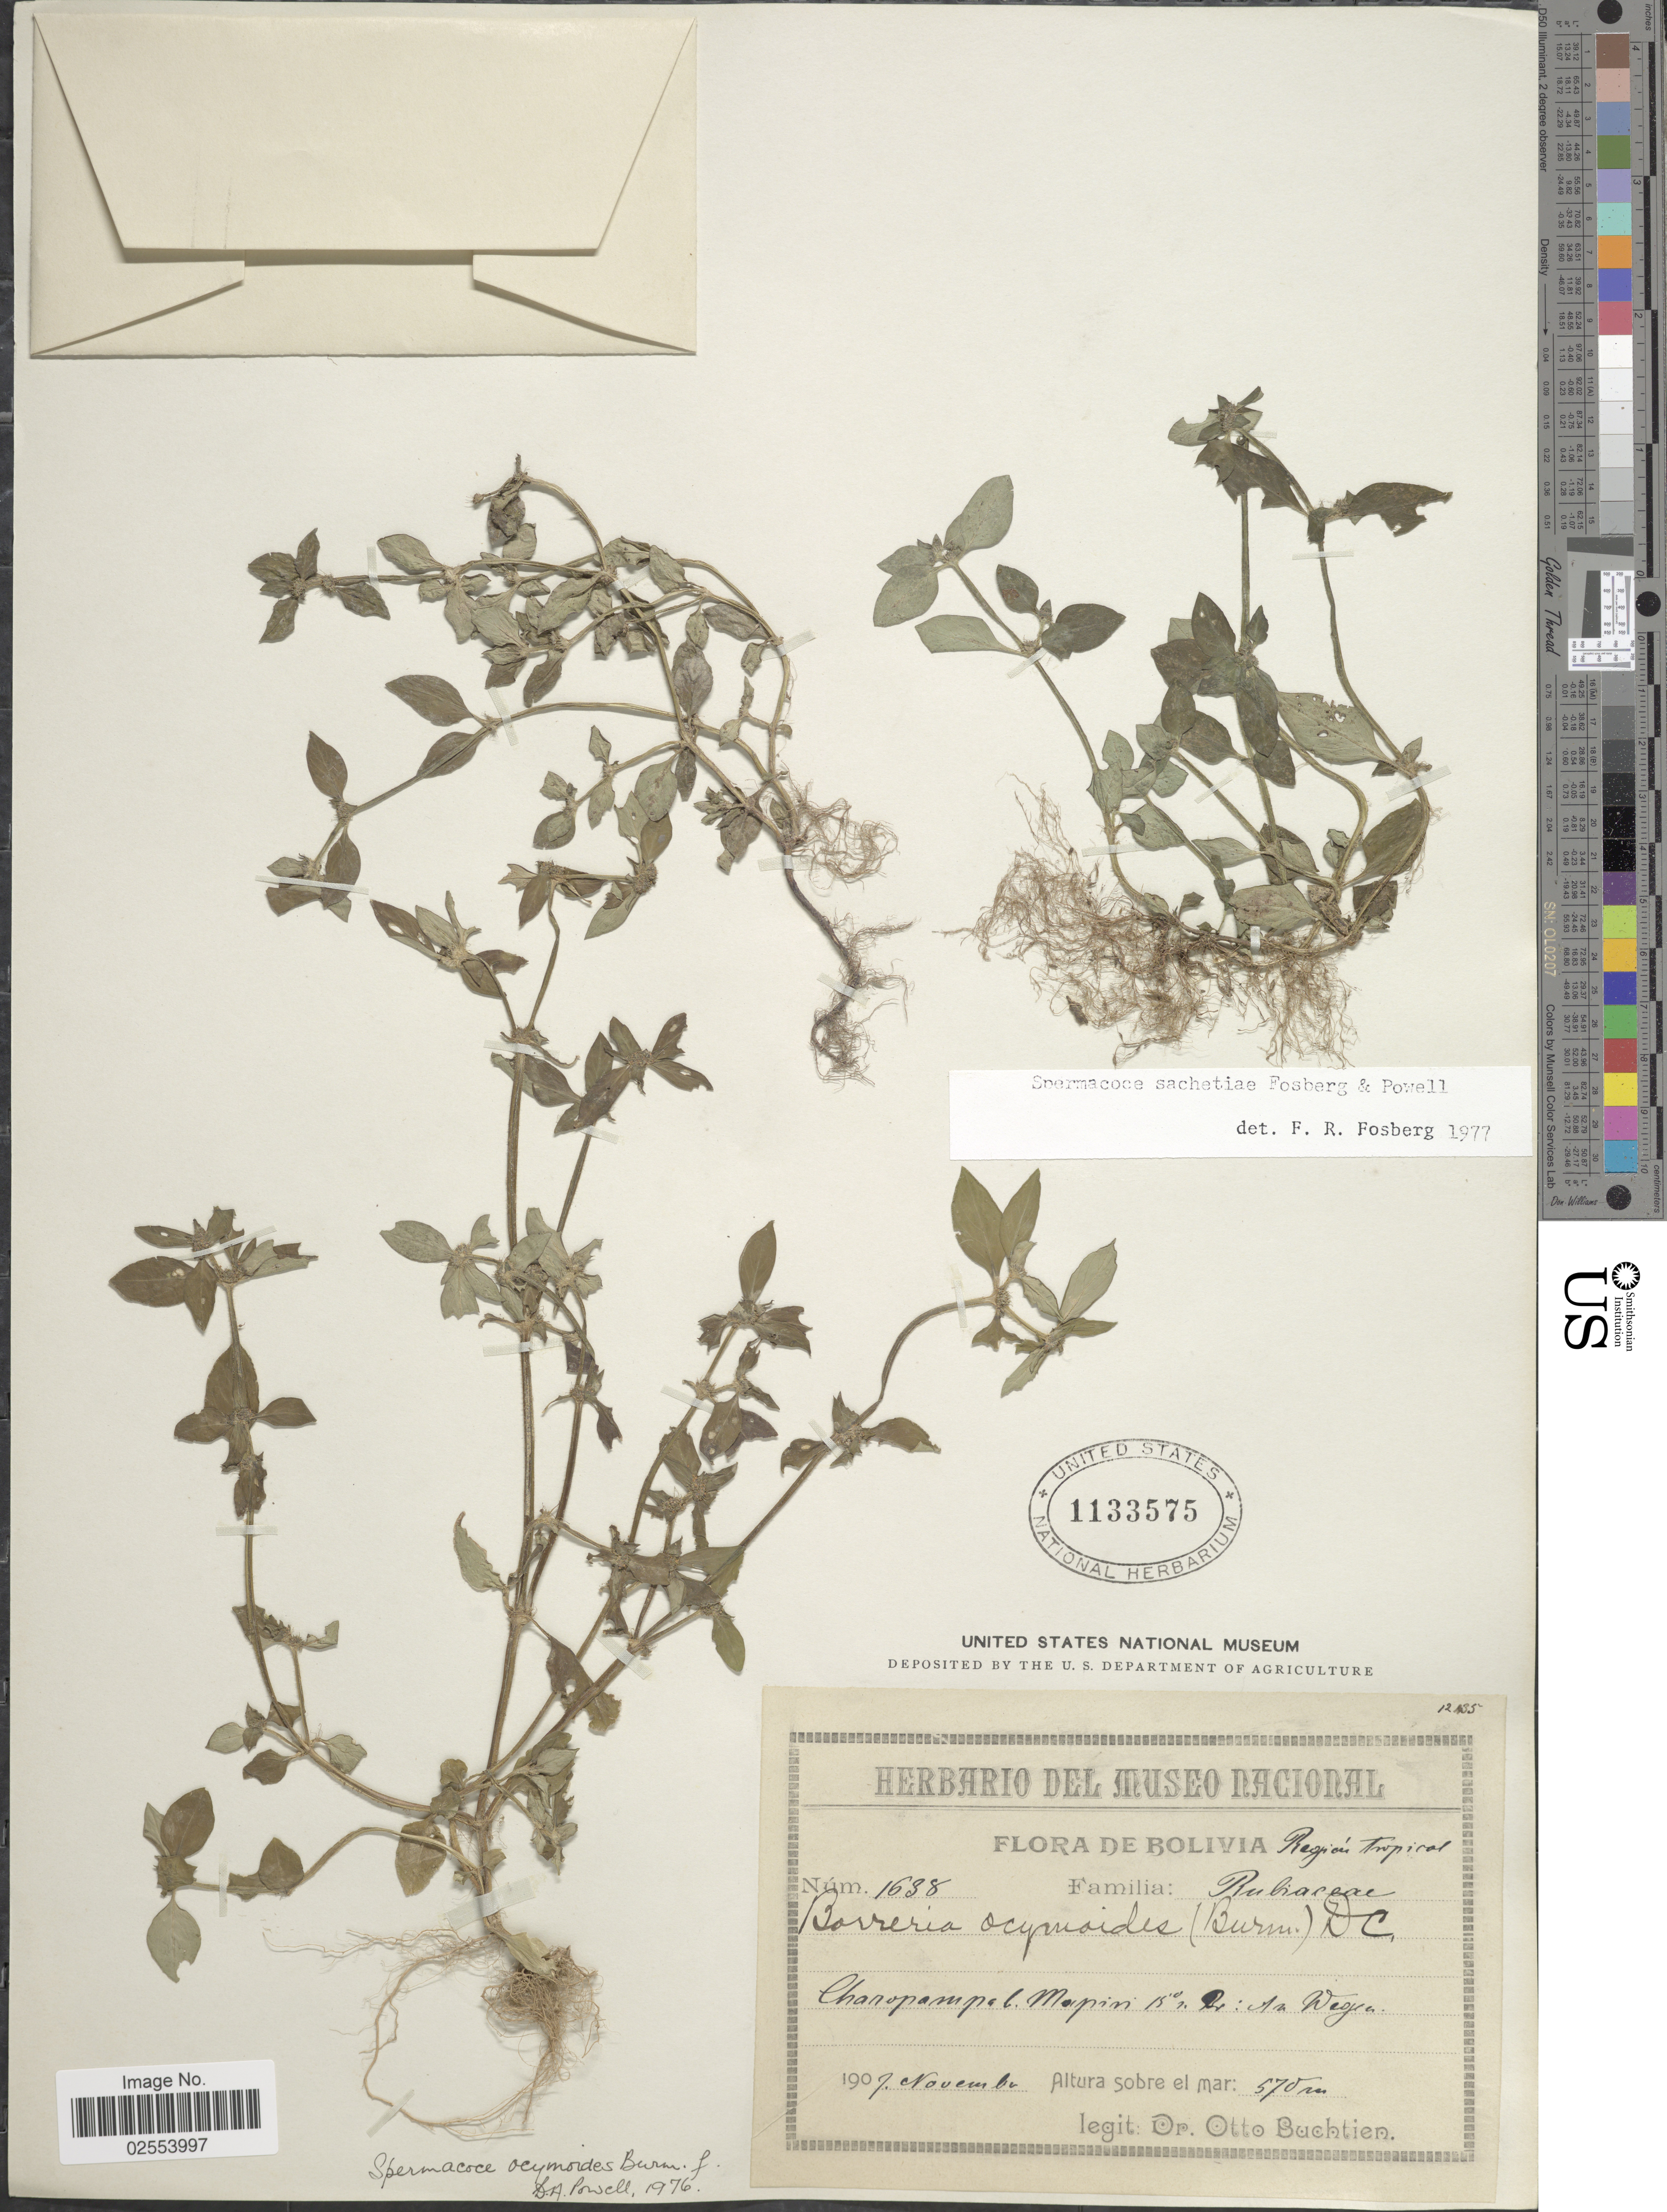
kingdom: Plantae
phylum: Tracheophyta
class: Magnoliopsida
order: Gentianales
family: Rubiaceae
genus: Spermacoce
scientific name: Spermacoce mauritiana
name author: Gideon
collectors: O. Buchtien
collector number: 1638*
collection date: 1907-11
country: Bolivia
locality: Charopampa l. Mapiri 15°s. Br.: In Wege Region tropical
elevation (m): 570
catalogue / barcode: US 1133575